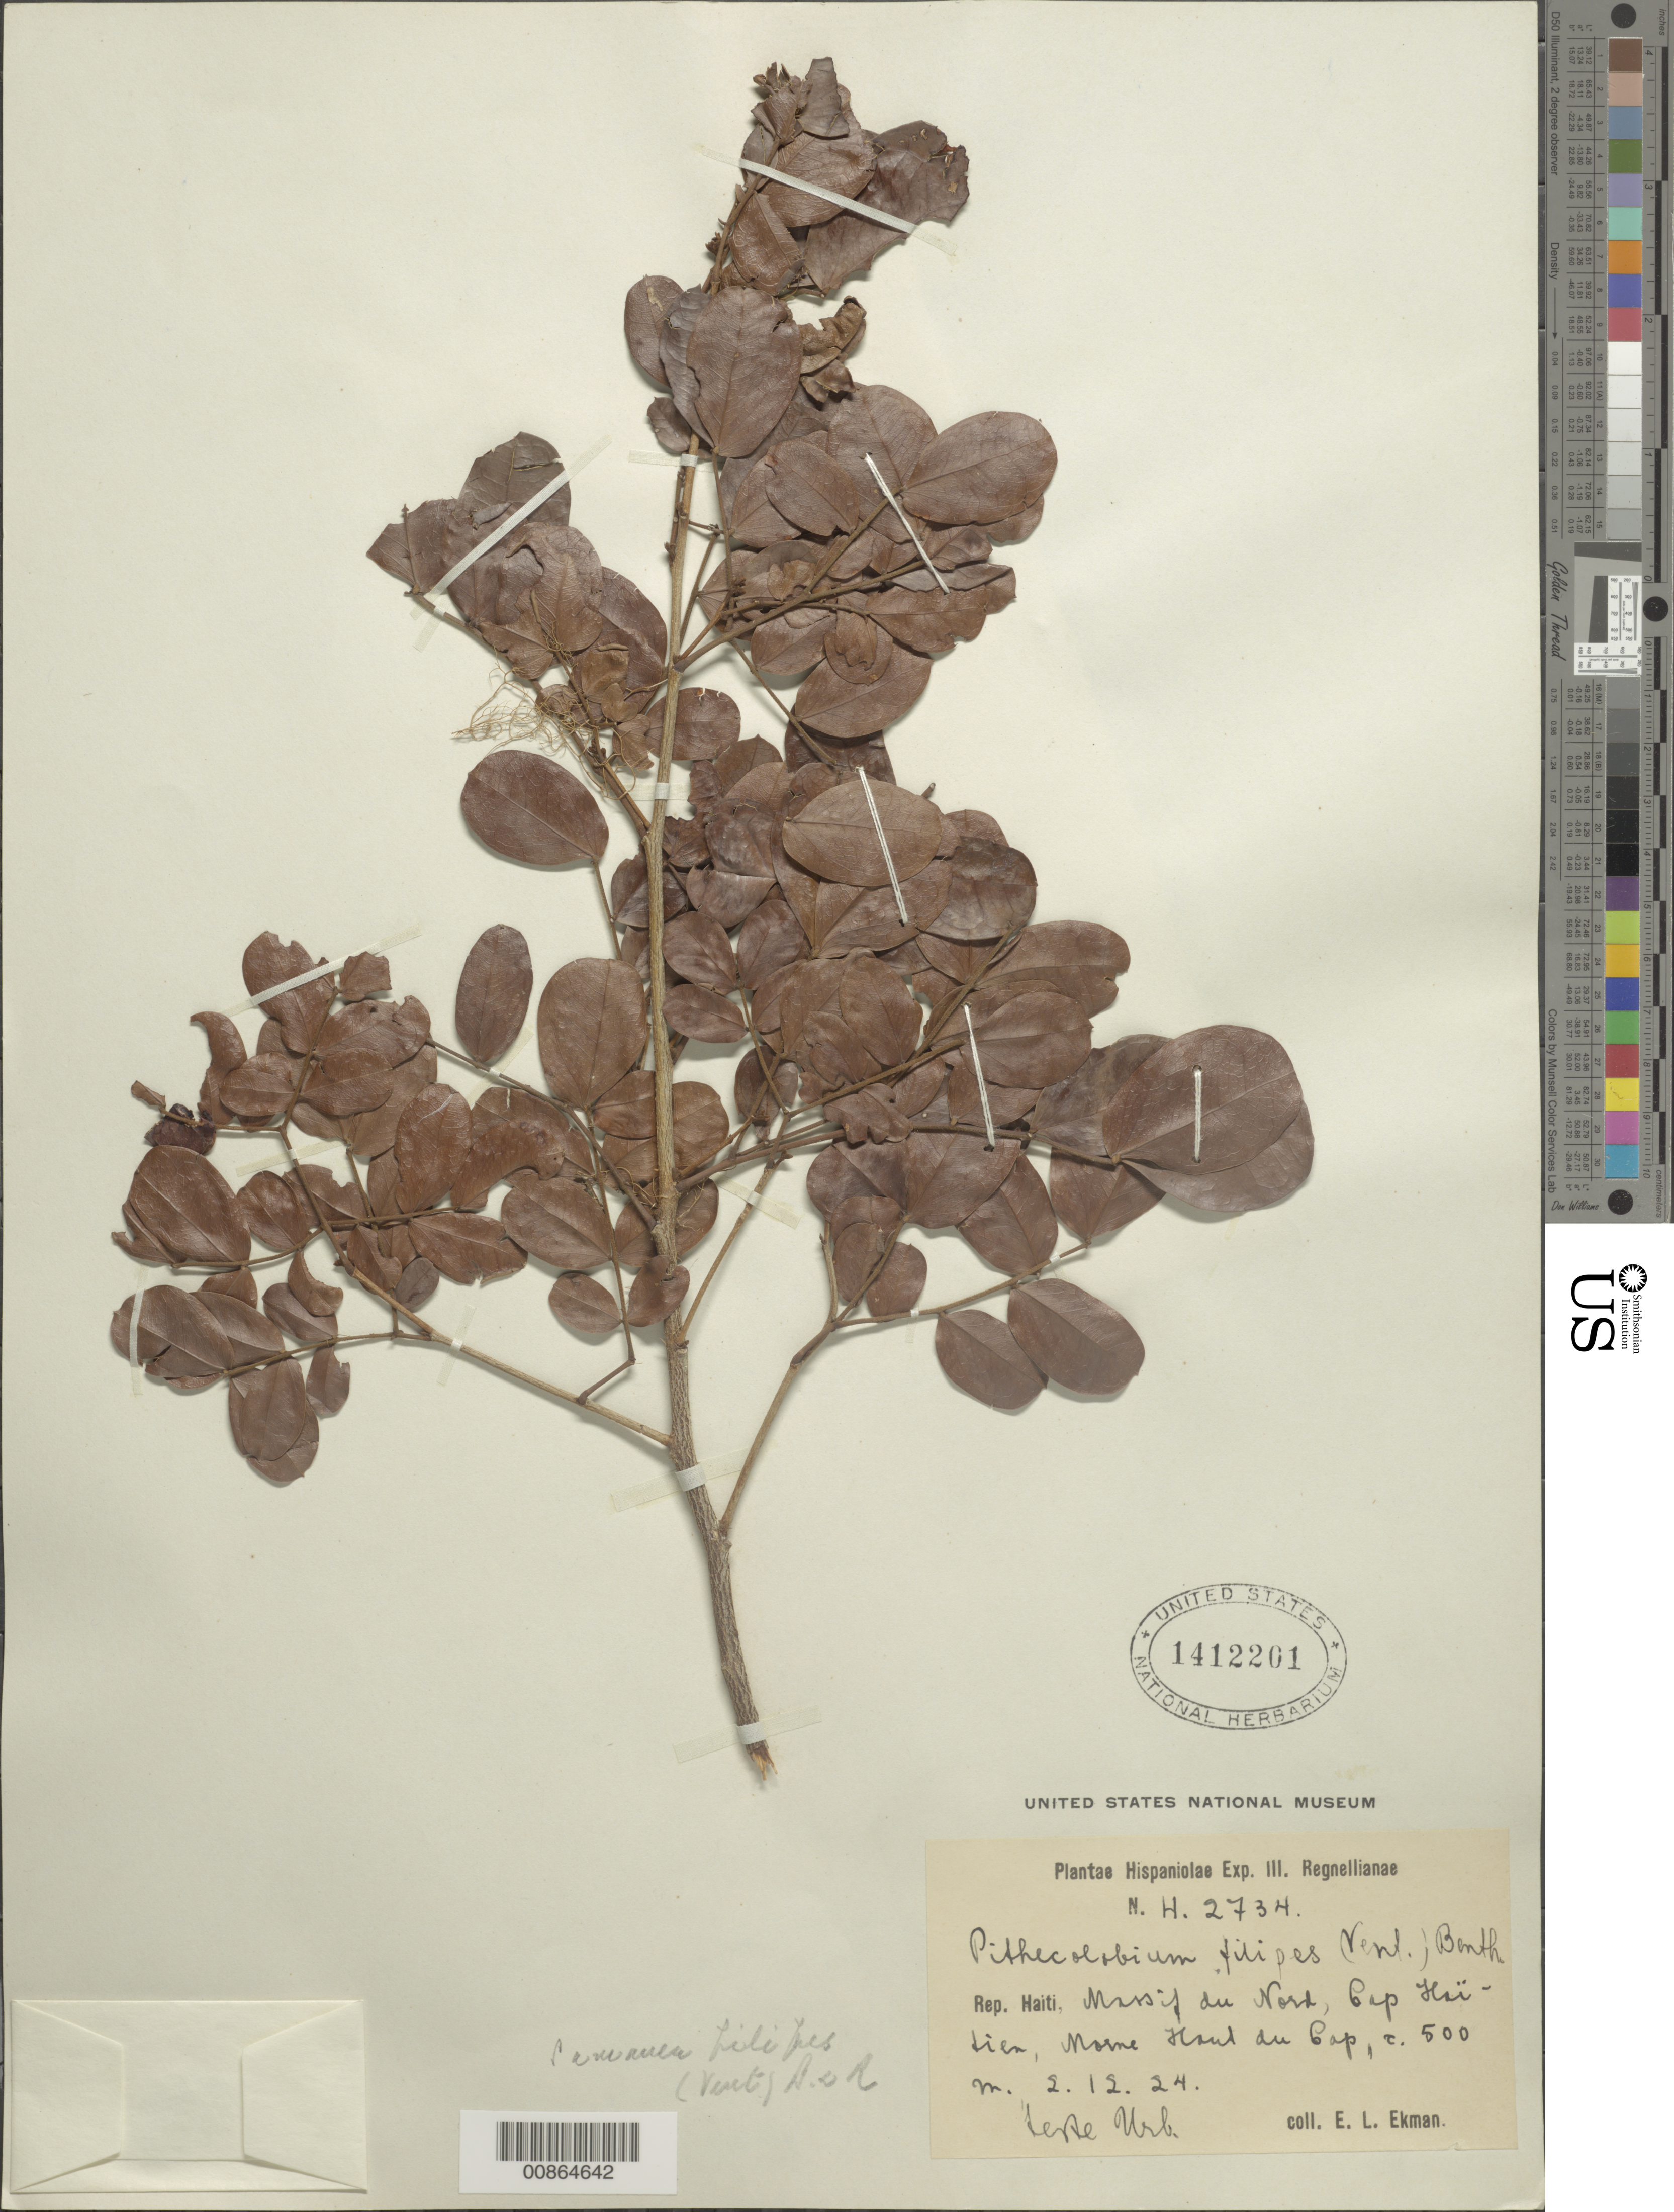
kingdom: Plantae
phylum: Tracheophyta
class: Magnoliopsida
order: Fabales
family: Fabaceae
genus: Pithecellobium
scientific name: Pithecellobium filipes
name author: (Vent.) Benth.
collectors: E. L. Ekman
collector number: H 2734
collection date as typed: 02 Dec 1924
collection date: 1924-12-02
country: Haiti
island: Hispaniola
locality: Massif du Nord, Cap Haïtien, Haut du Cap.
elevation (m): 500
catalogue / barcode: US 1412201